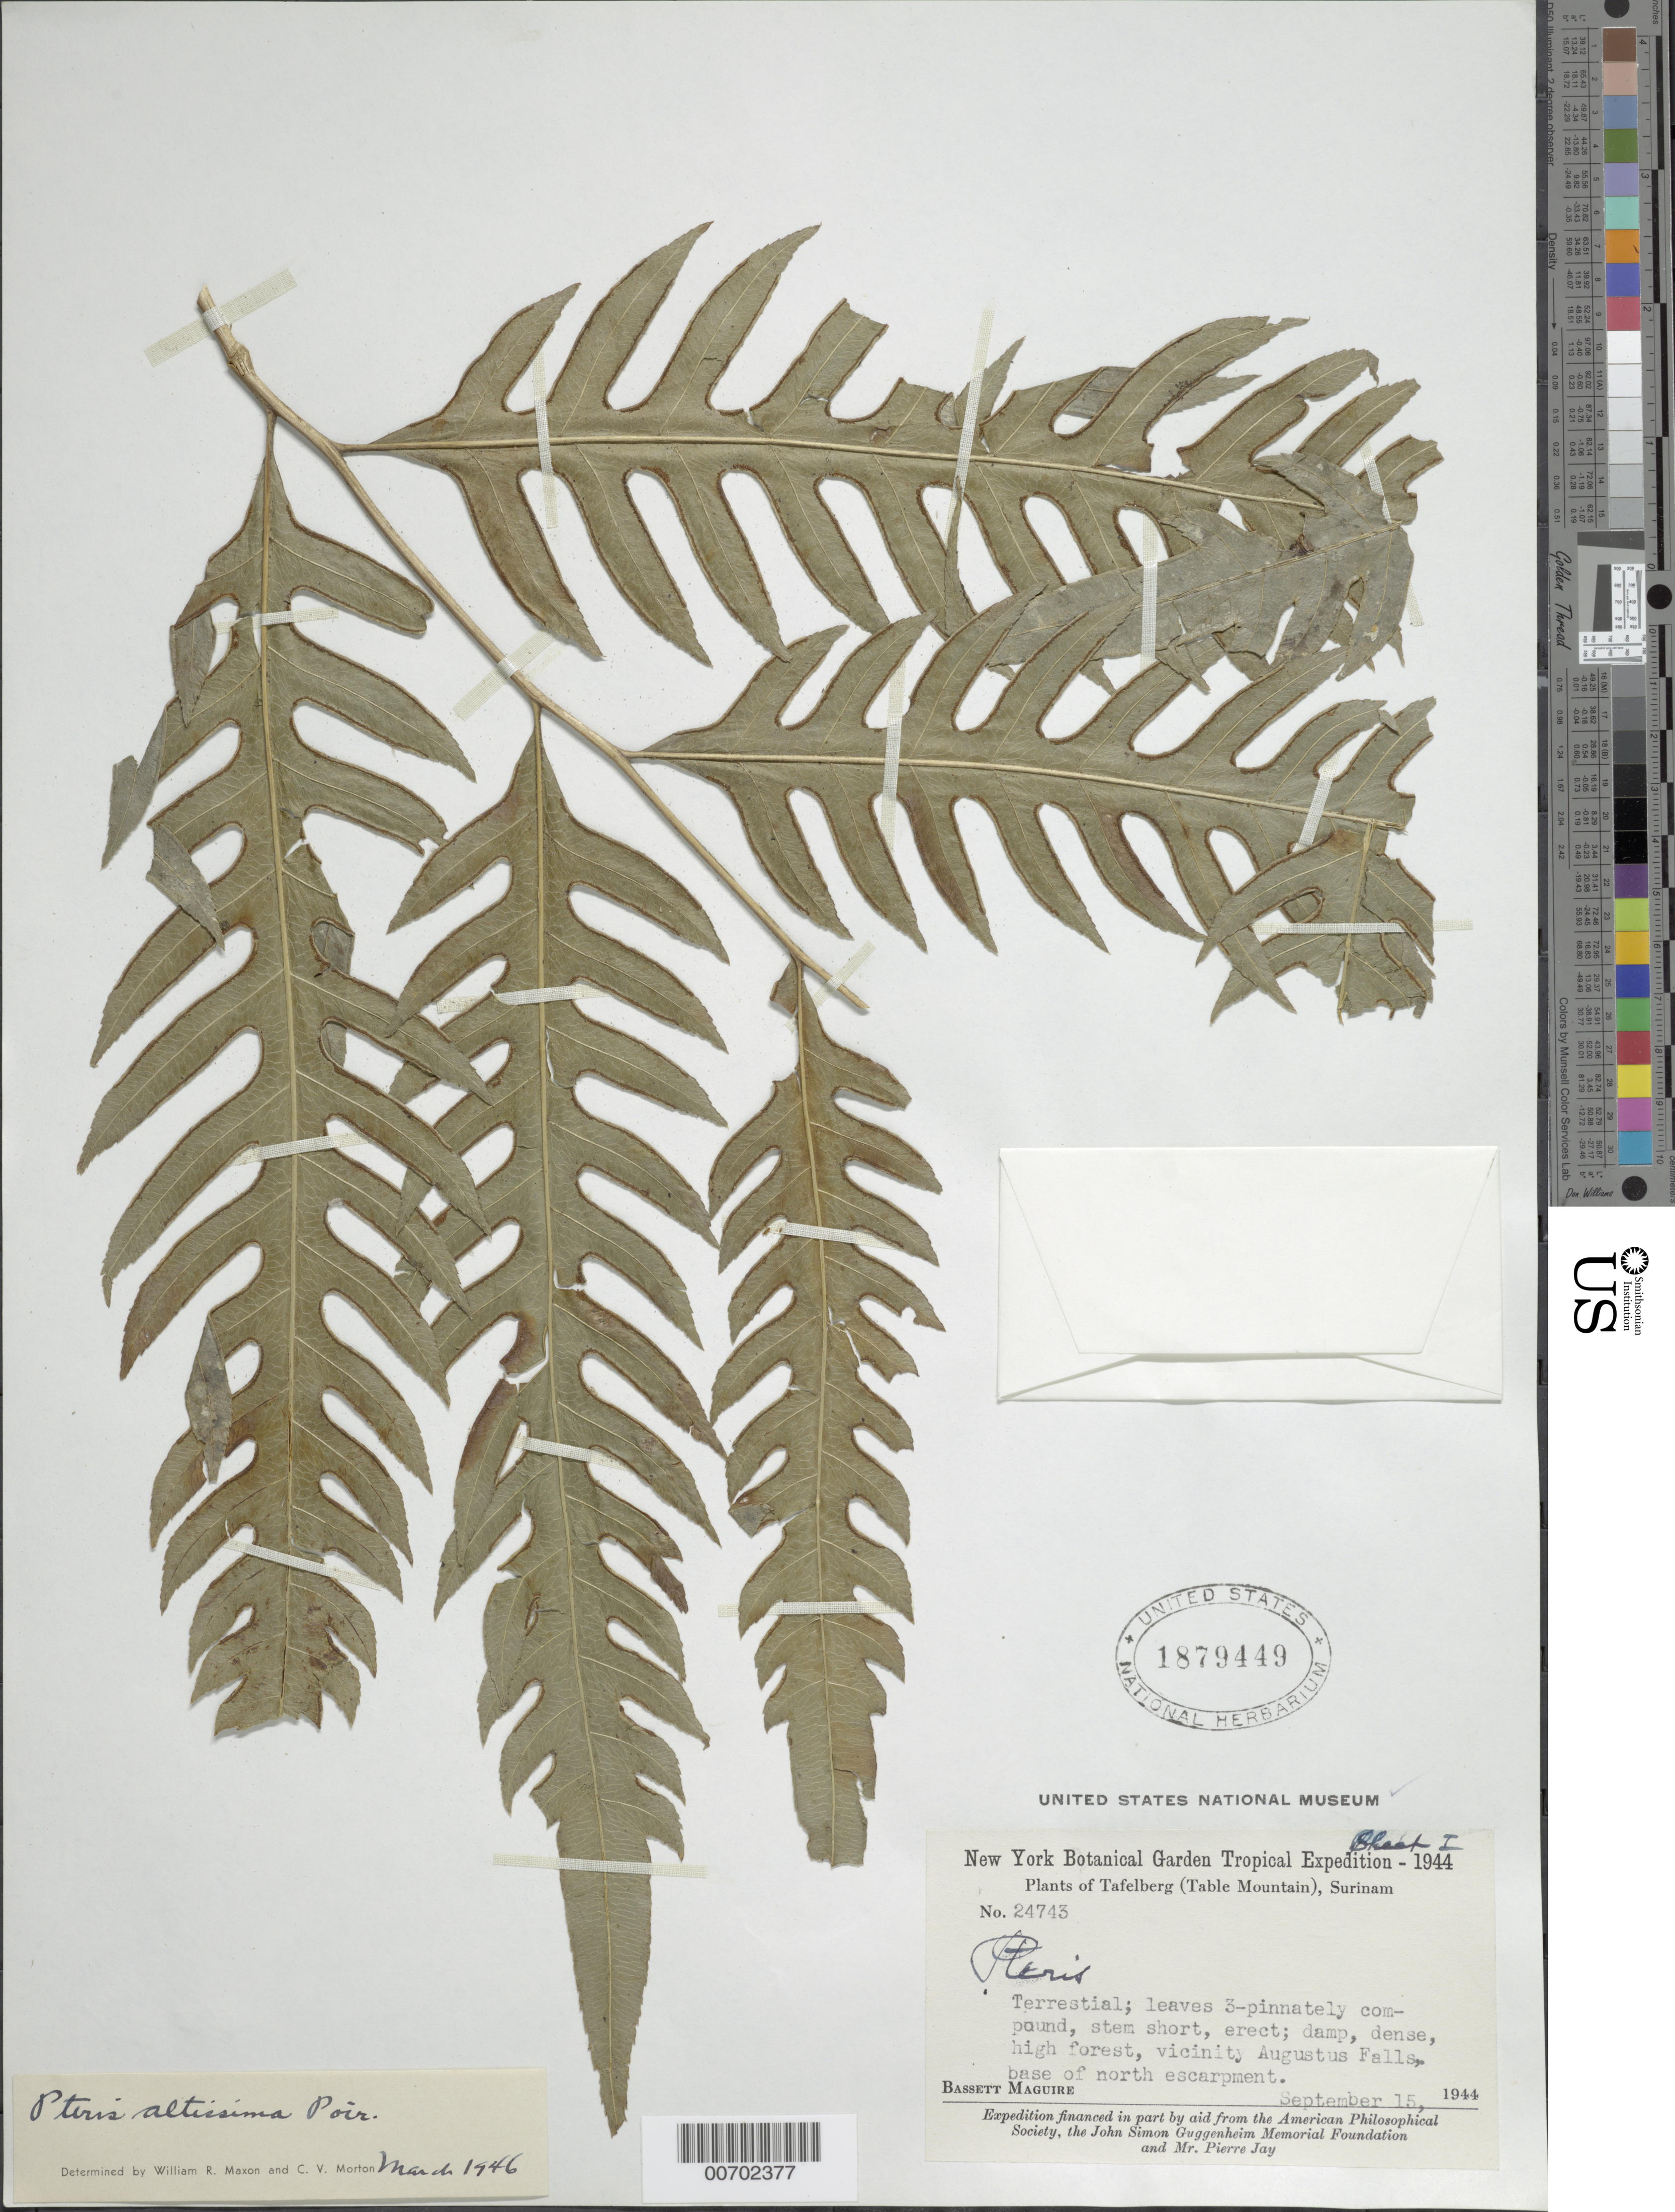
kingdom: Plantae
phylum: Tracheophyta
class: Polypodiopsida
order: Polypodiales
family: Pteridaceae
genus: Pteris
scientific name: Pteris altissima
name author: Poir.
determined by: Maxon, W. R.; Morton, C. V.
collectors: B. Maguire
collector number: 24743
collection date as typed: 15-Sep-44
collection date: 1944-09-15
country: Suriname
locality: Tafelberg (Table Mountain), Augustus Falls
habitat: Dam, dense, high forest, base of N escarpment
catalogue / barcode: US 1879449